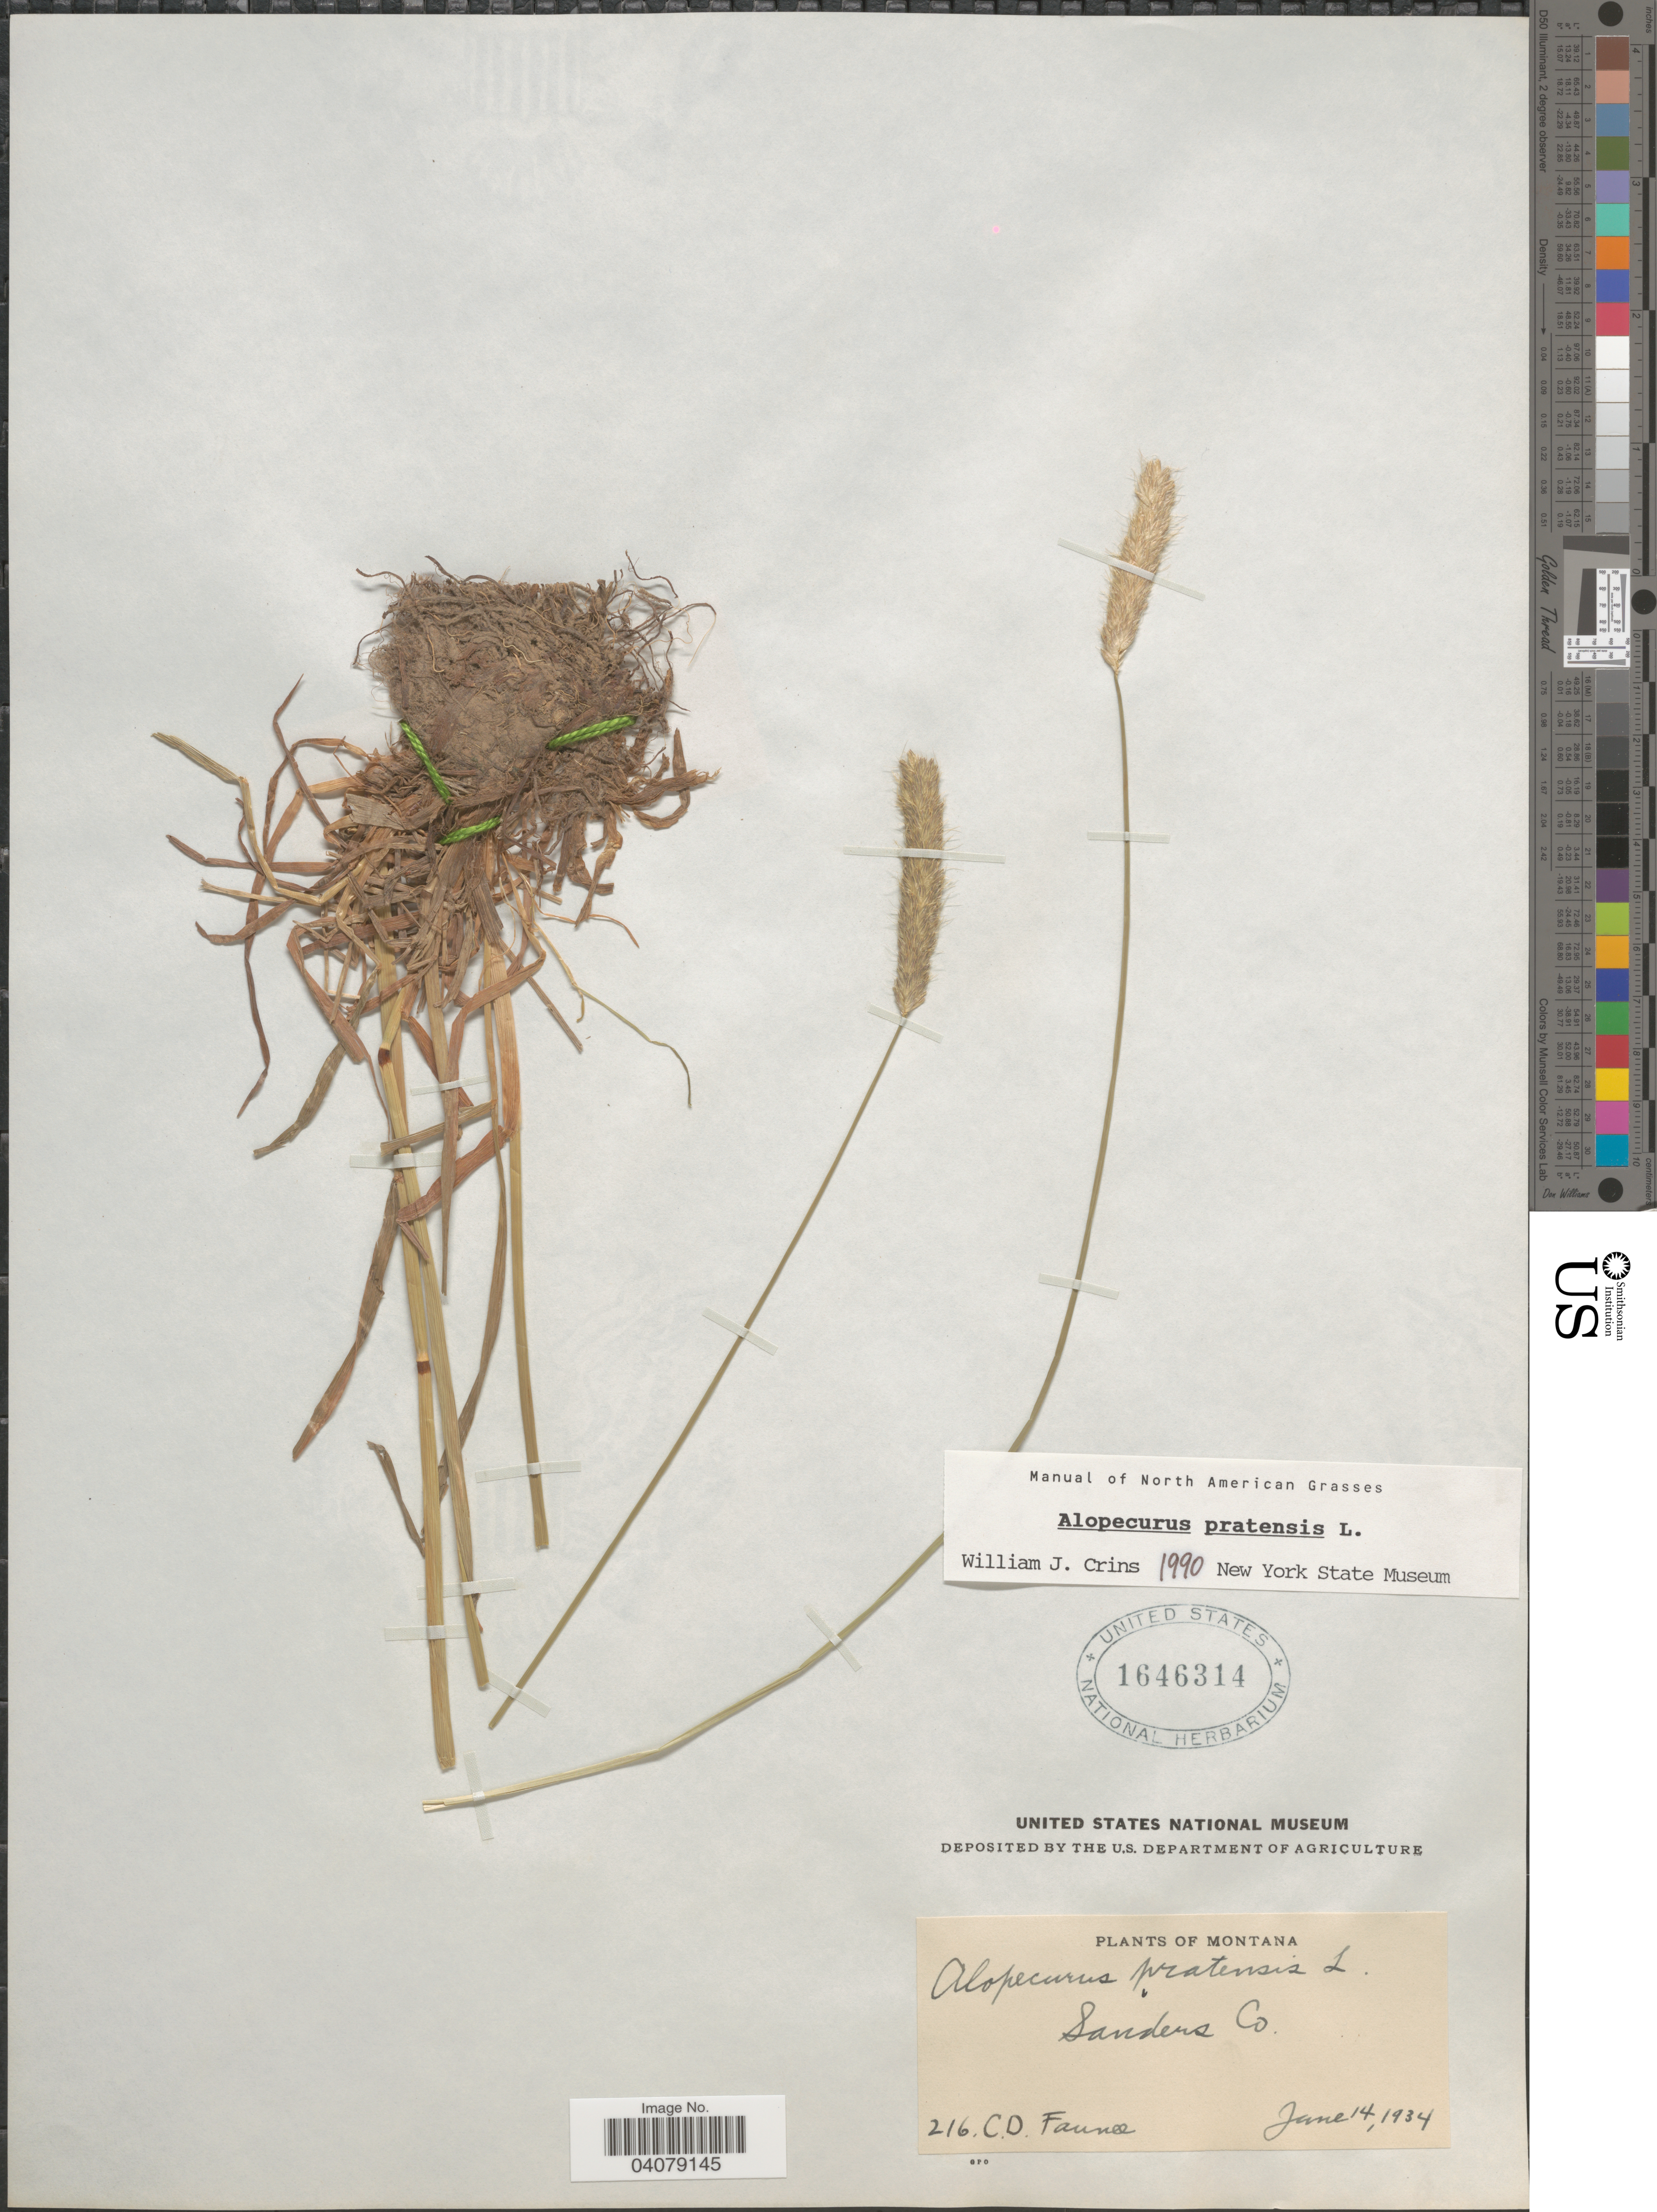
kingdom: Plantae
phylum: Tracheophyta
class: Liliopsida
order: Poales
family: Poaceae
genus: Alopecurus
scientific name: Alopecurus pratensis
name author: L.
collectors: C. Faunee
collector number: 216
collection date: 1934-06-14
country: United States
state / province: Montana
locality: Sanders Co.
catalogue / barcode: US 1646314